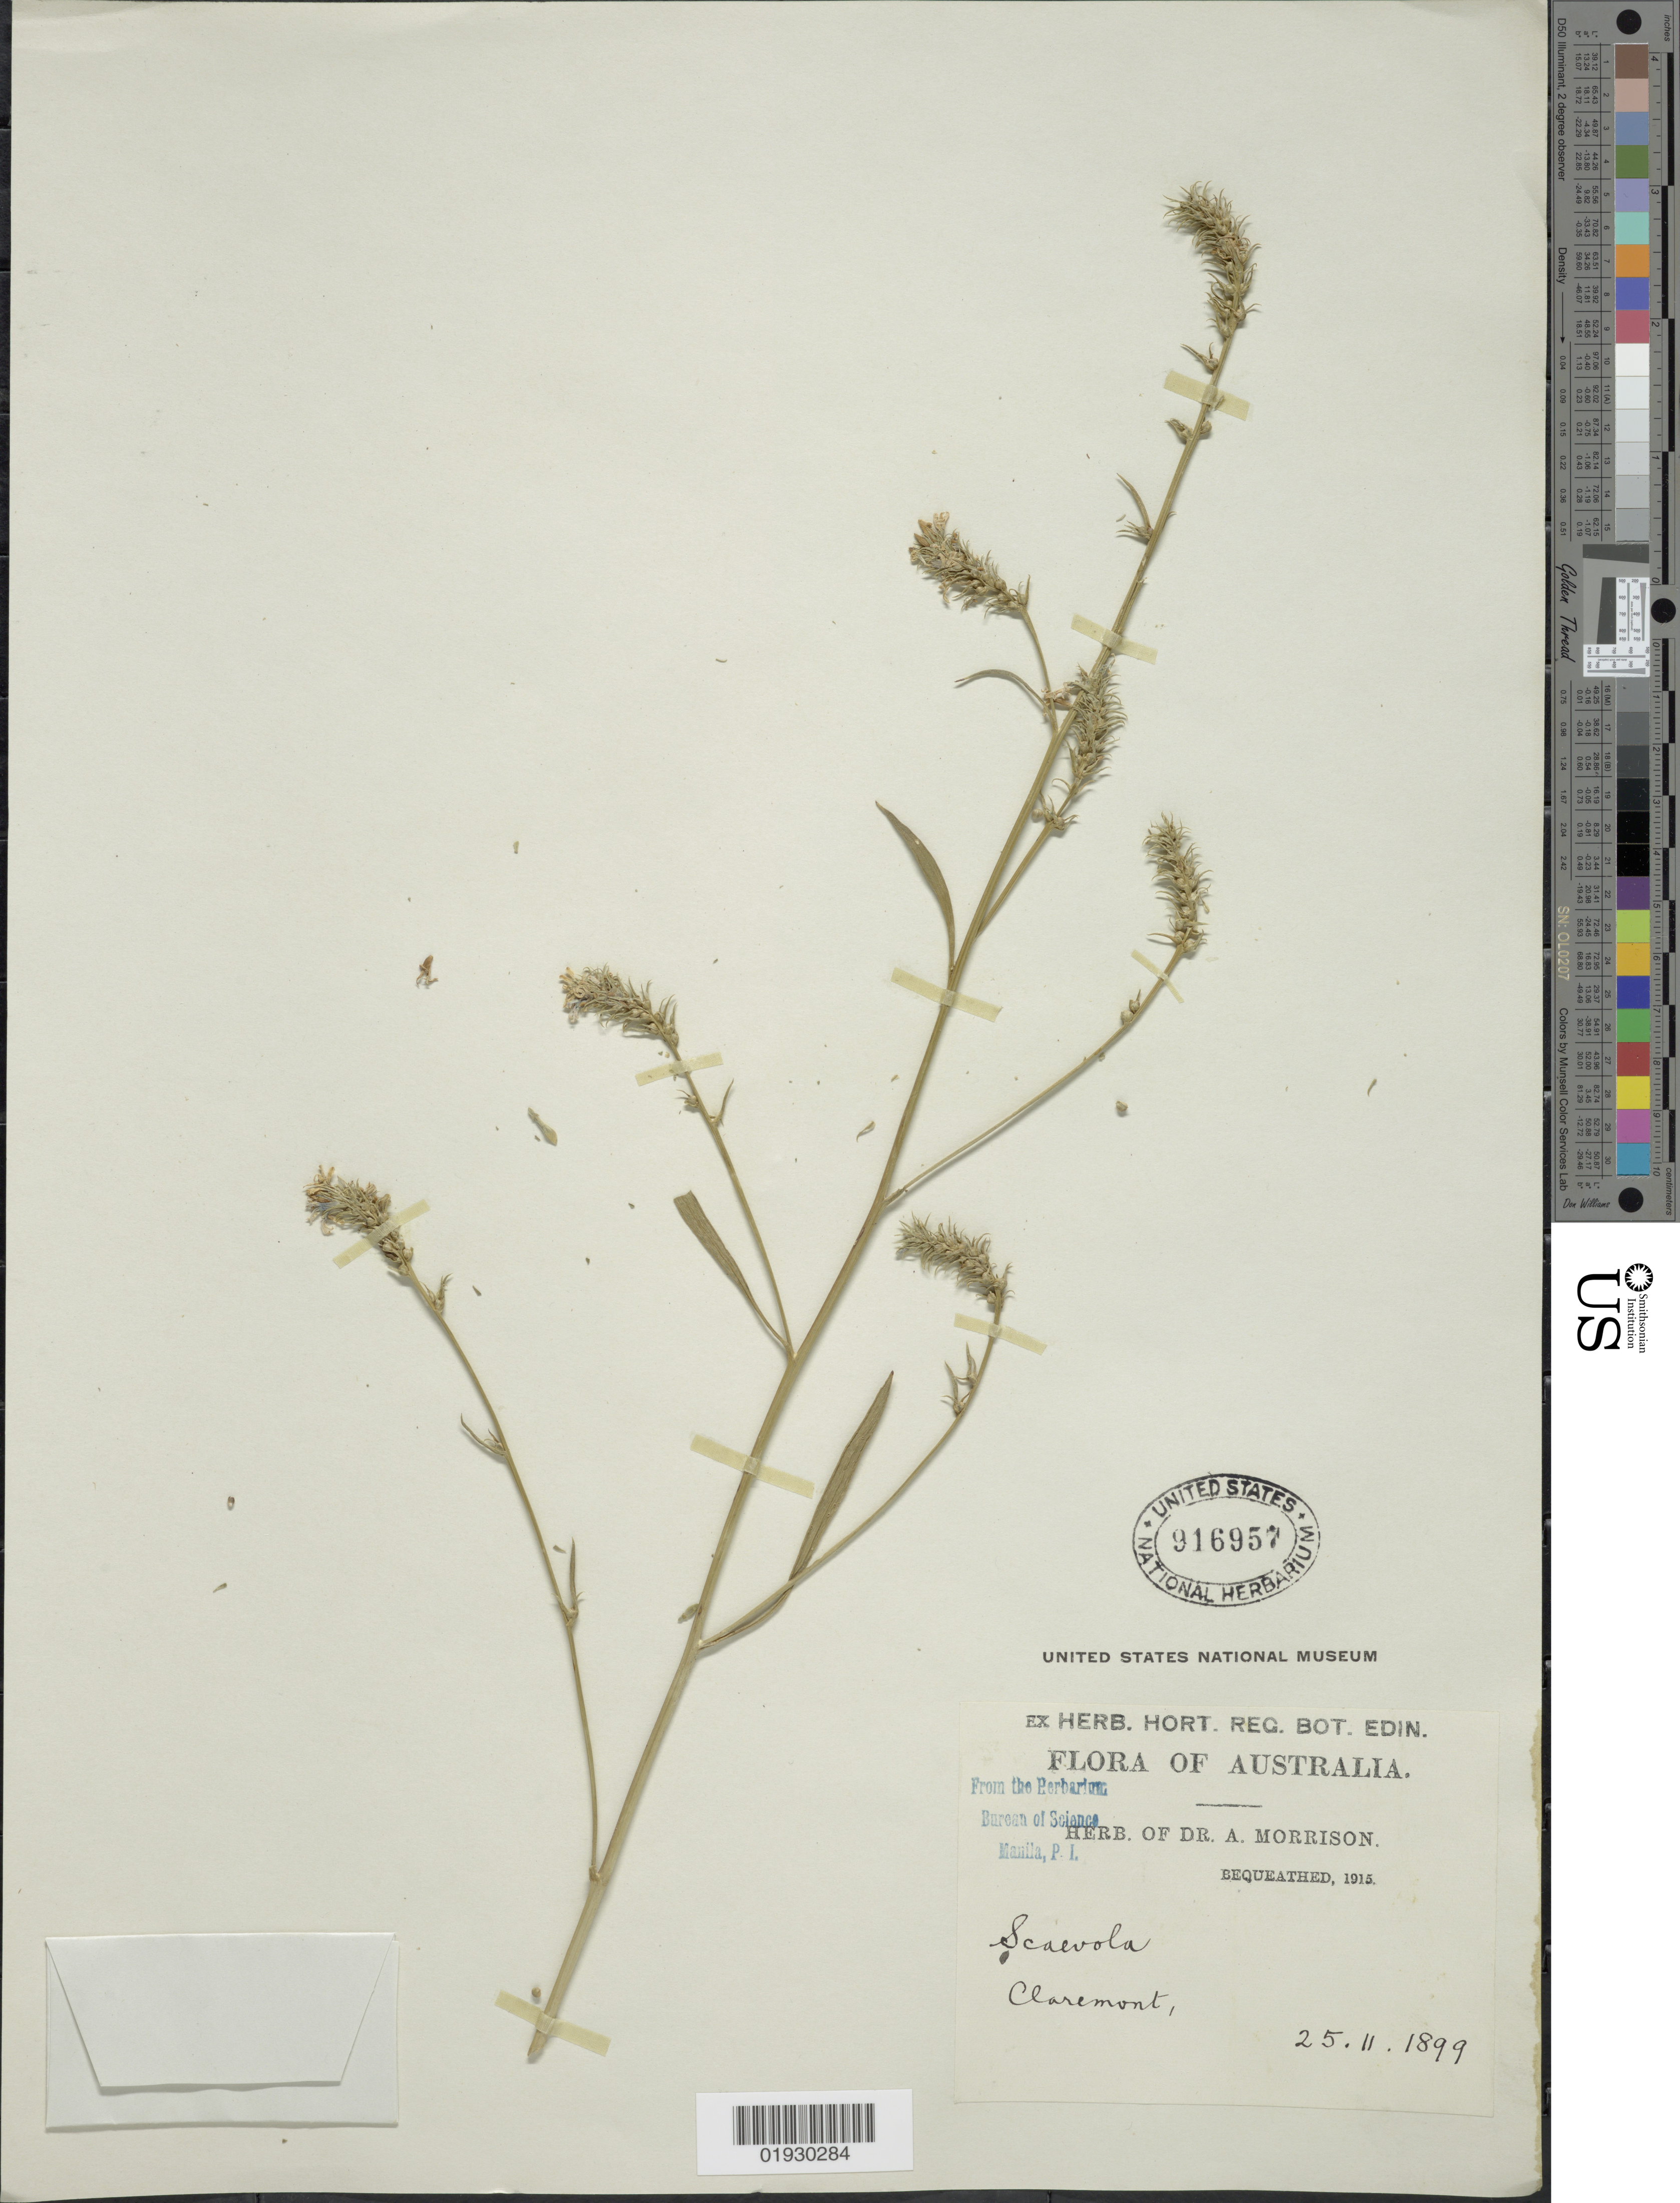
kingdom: Plantae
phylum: Tracheophyta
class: Magnoliopsida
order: Asterales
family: Goodeniaceae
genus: Scaevola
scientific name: Scaevola sp.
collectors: ex herb. Dr. A. Morrison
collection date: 1899-11-25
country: Australia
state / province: Western Australia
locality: Claremont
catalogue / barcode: US 916957